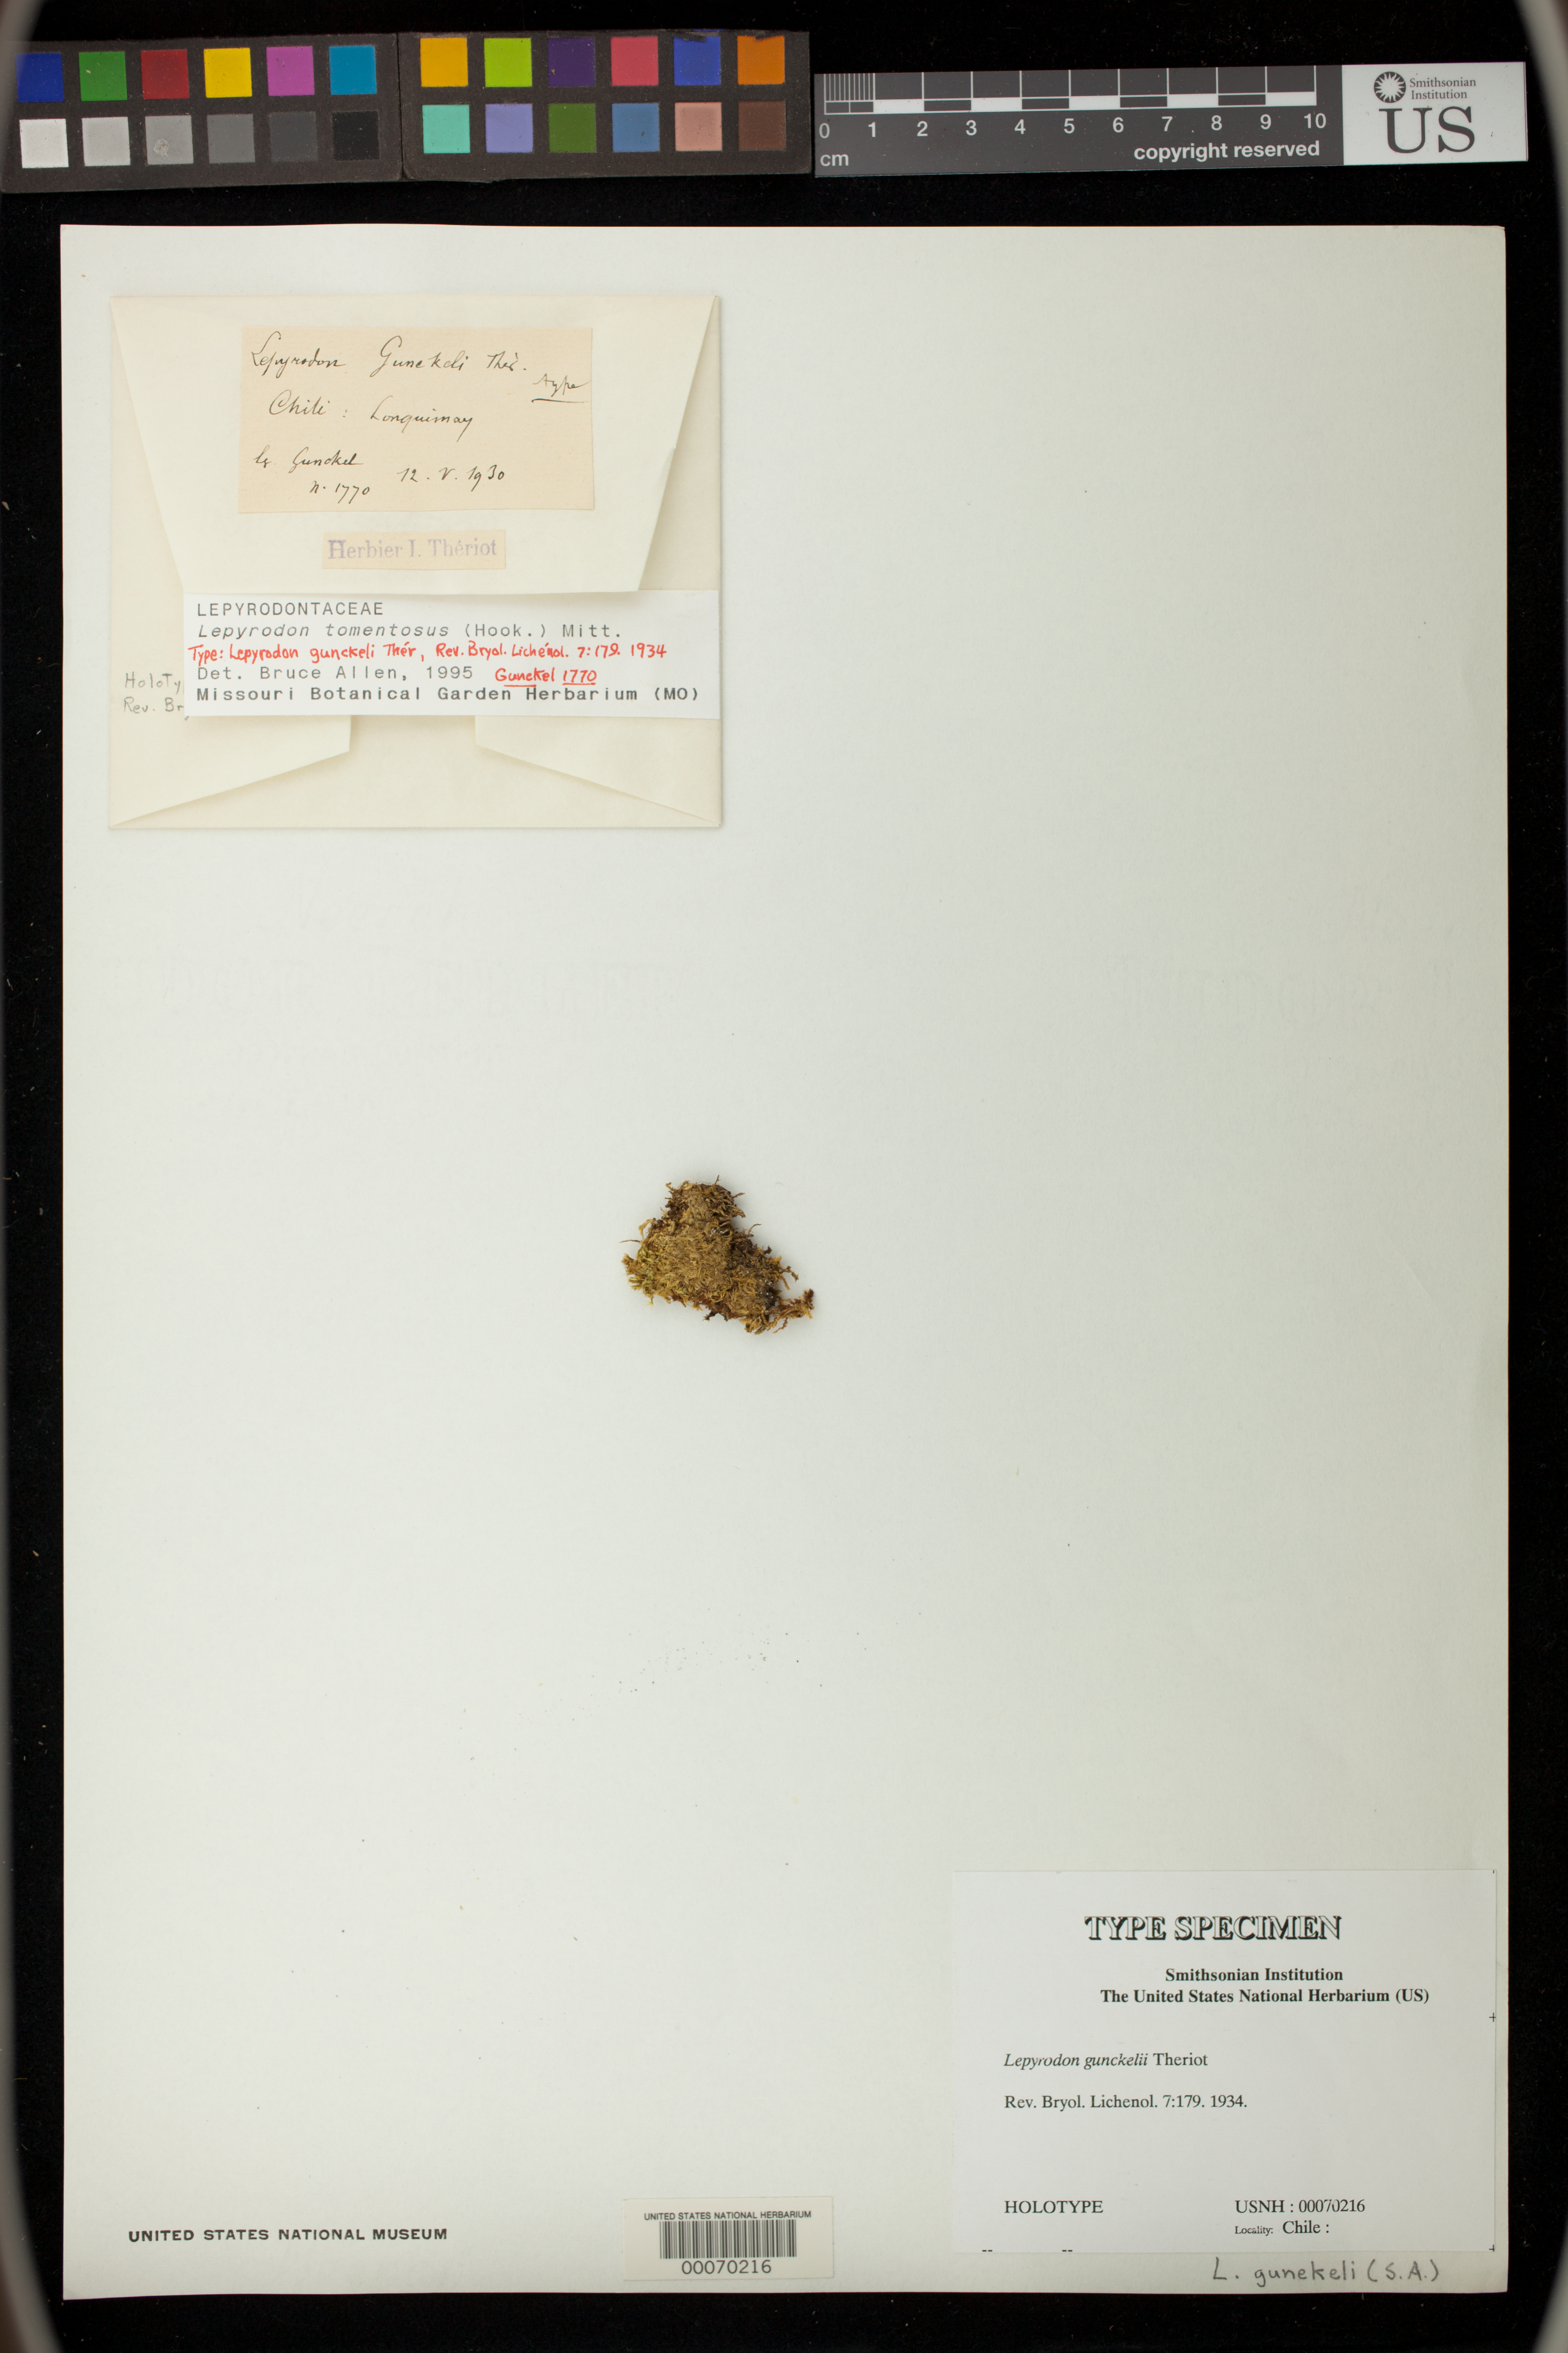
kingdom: Plantae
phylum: Bryophyta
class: Bryopsida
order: Hypnales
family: Lepyrodontaceae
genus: Lepyrodon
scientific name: Lepyrodon gunckelii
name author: Thér.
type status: Holotype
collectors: H. Gunckel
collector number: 1770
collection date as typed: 12 May 1930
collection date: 1930-05-12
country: Chile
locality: Lonquimay.